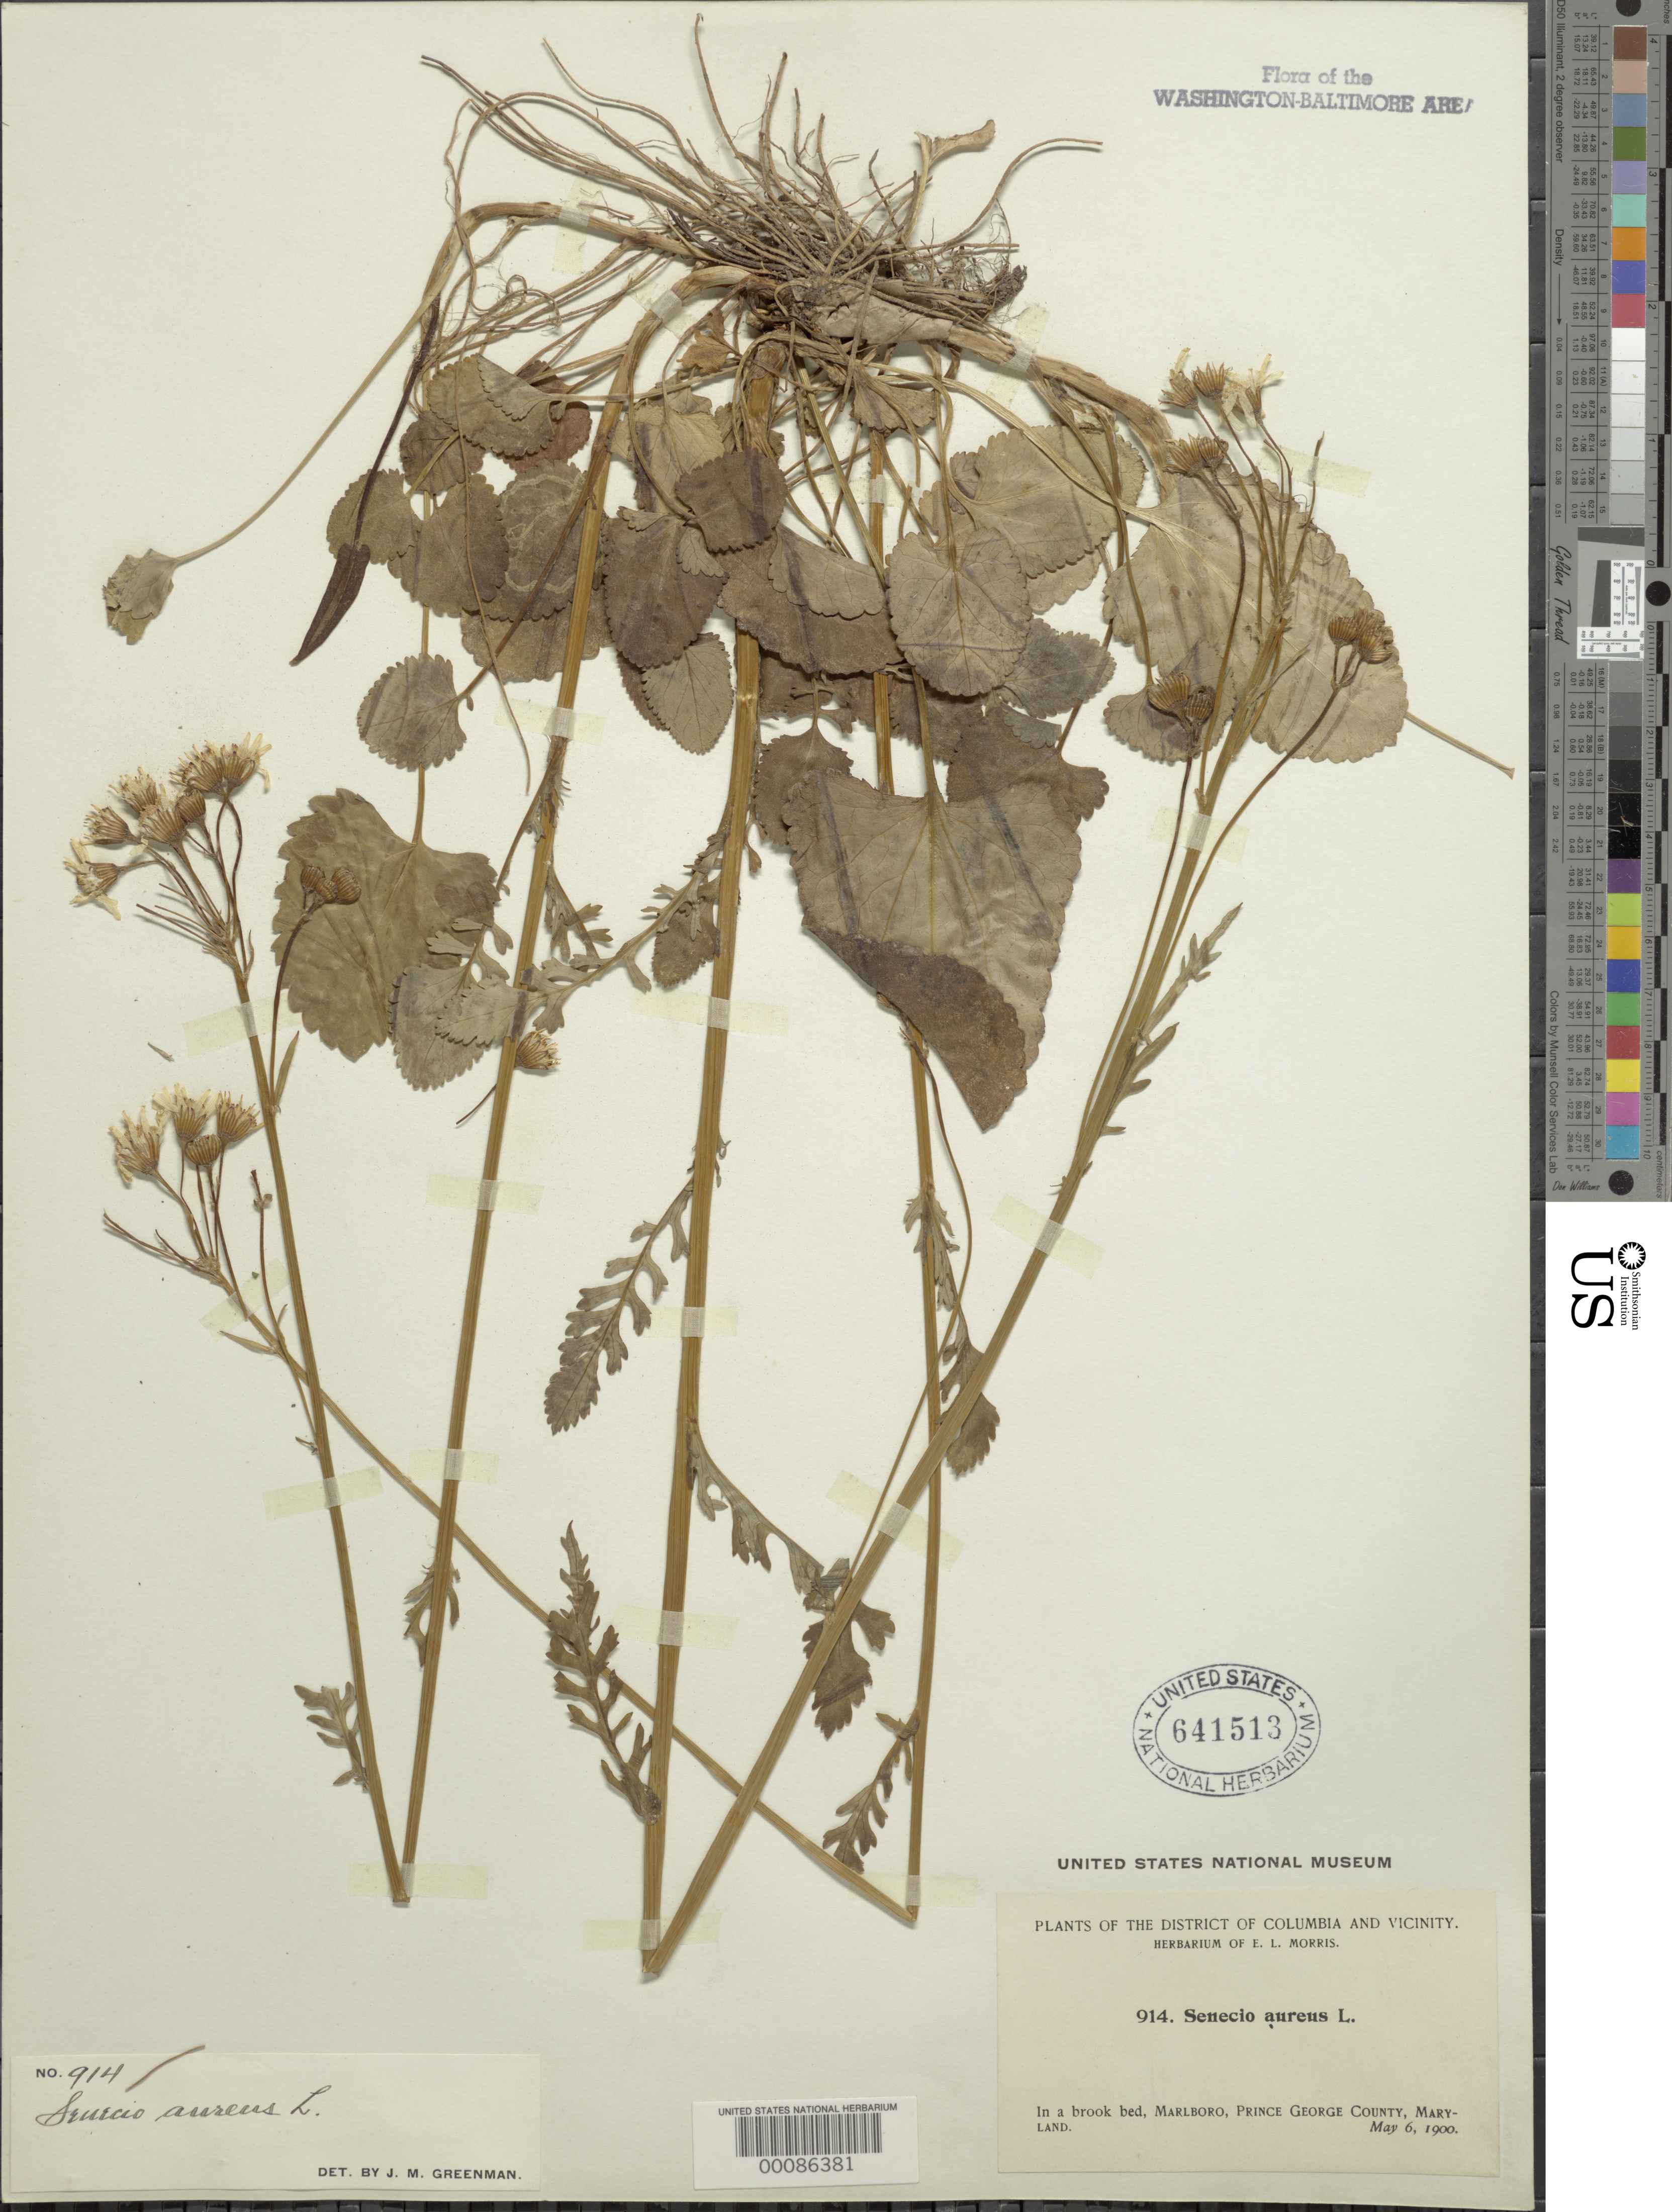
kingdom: Plantae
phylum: Tracheophyta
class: Magnoliopsida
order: Asterales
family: Asteraceae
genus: Packera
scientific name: Packera aurea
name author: (L.) Á. Löve & D. Löve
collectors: E. L. Morris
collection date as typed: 06 May 1900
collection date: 1900-05-06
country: United States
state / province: Maryland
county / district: Prince George's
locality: Marlboro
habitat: Brook bed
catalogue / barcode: US 641513